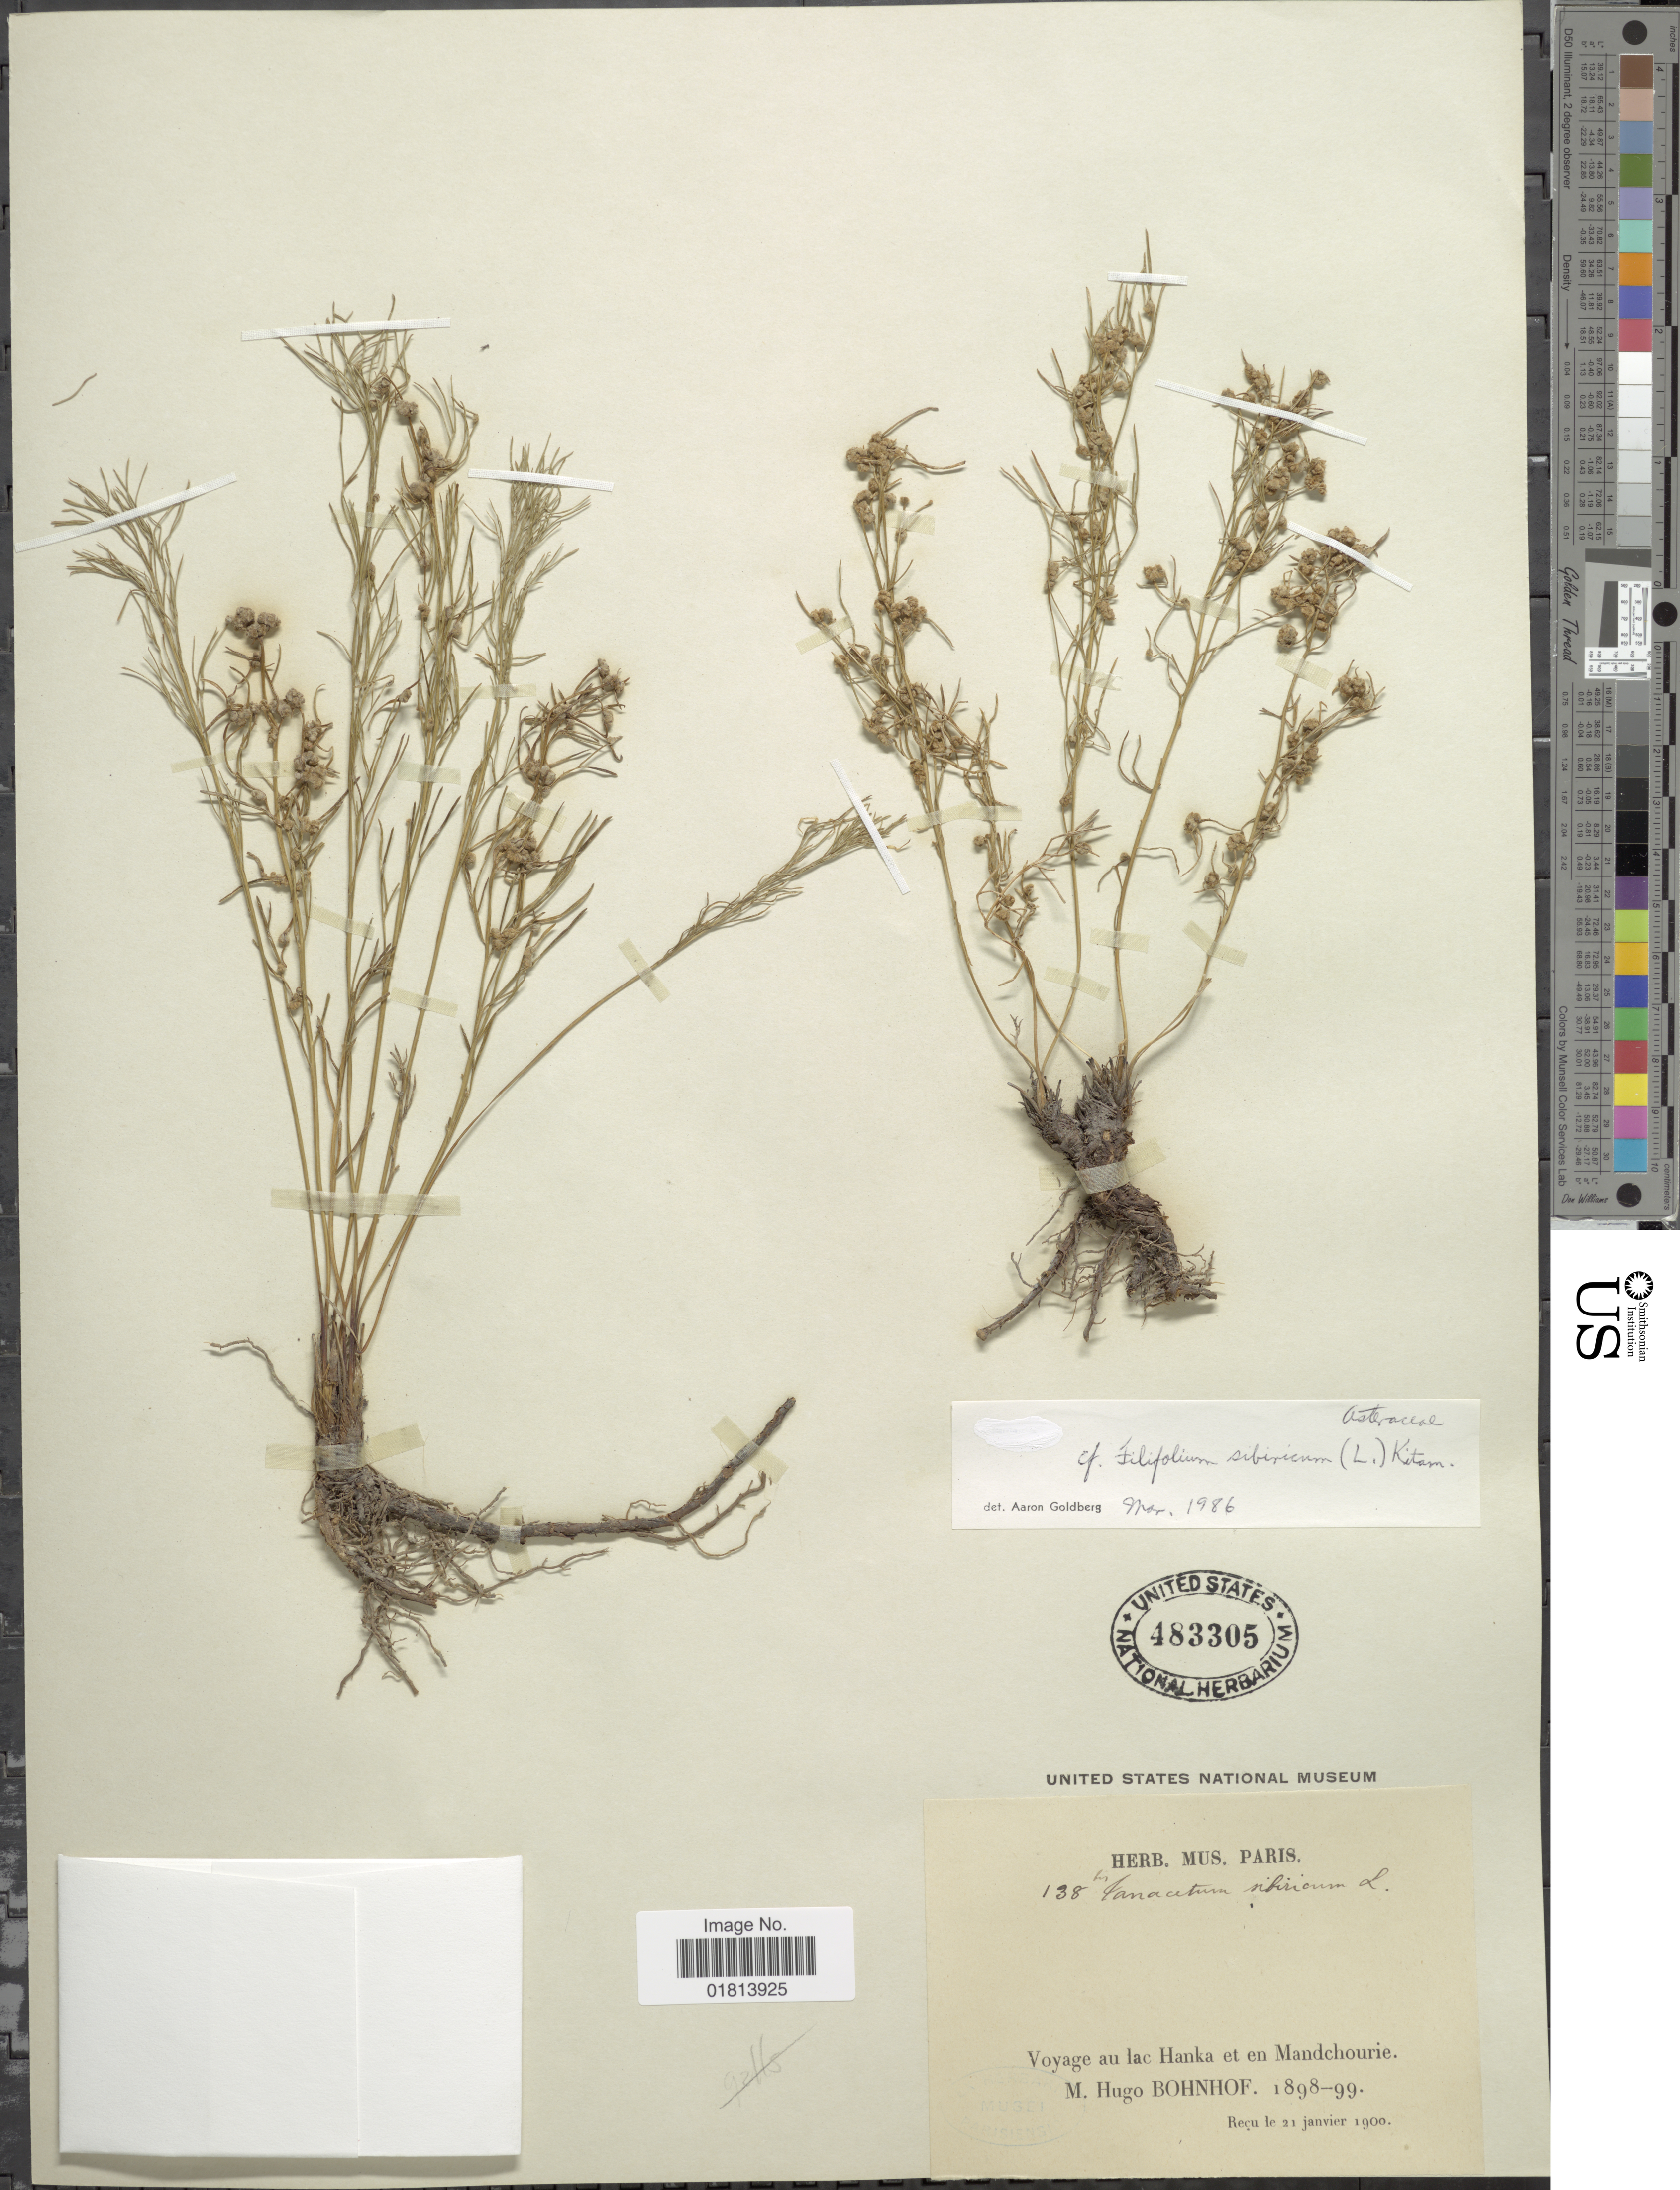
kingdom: Plantae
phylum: Tracheophyta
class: Magnoliopsida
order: Asterales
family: Asteraceae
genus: Filifolium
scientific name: Filifolium sibiricum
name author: (L.) Kitam.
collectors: M. Bohnhof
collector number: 138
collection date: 1898/1899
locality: Voyage au lac Hanka et en Mandchourie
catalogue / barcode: US 483305